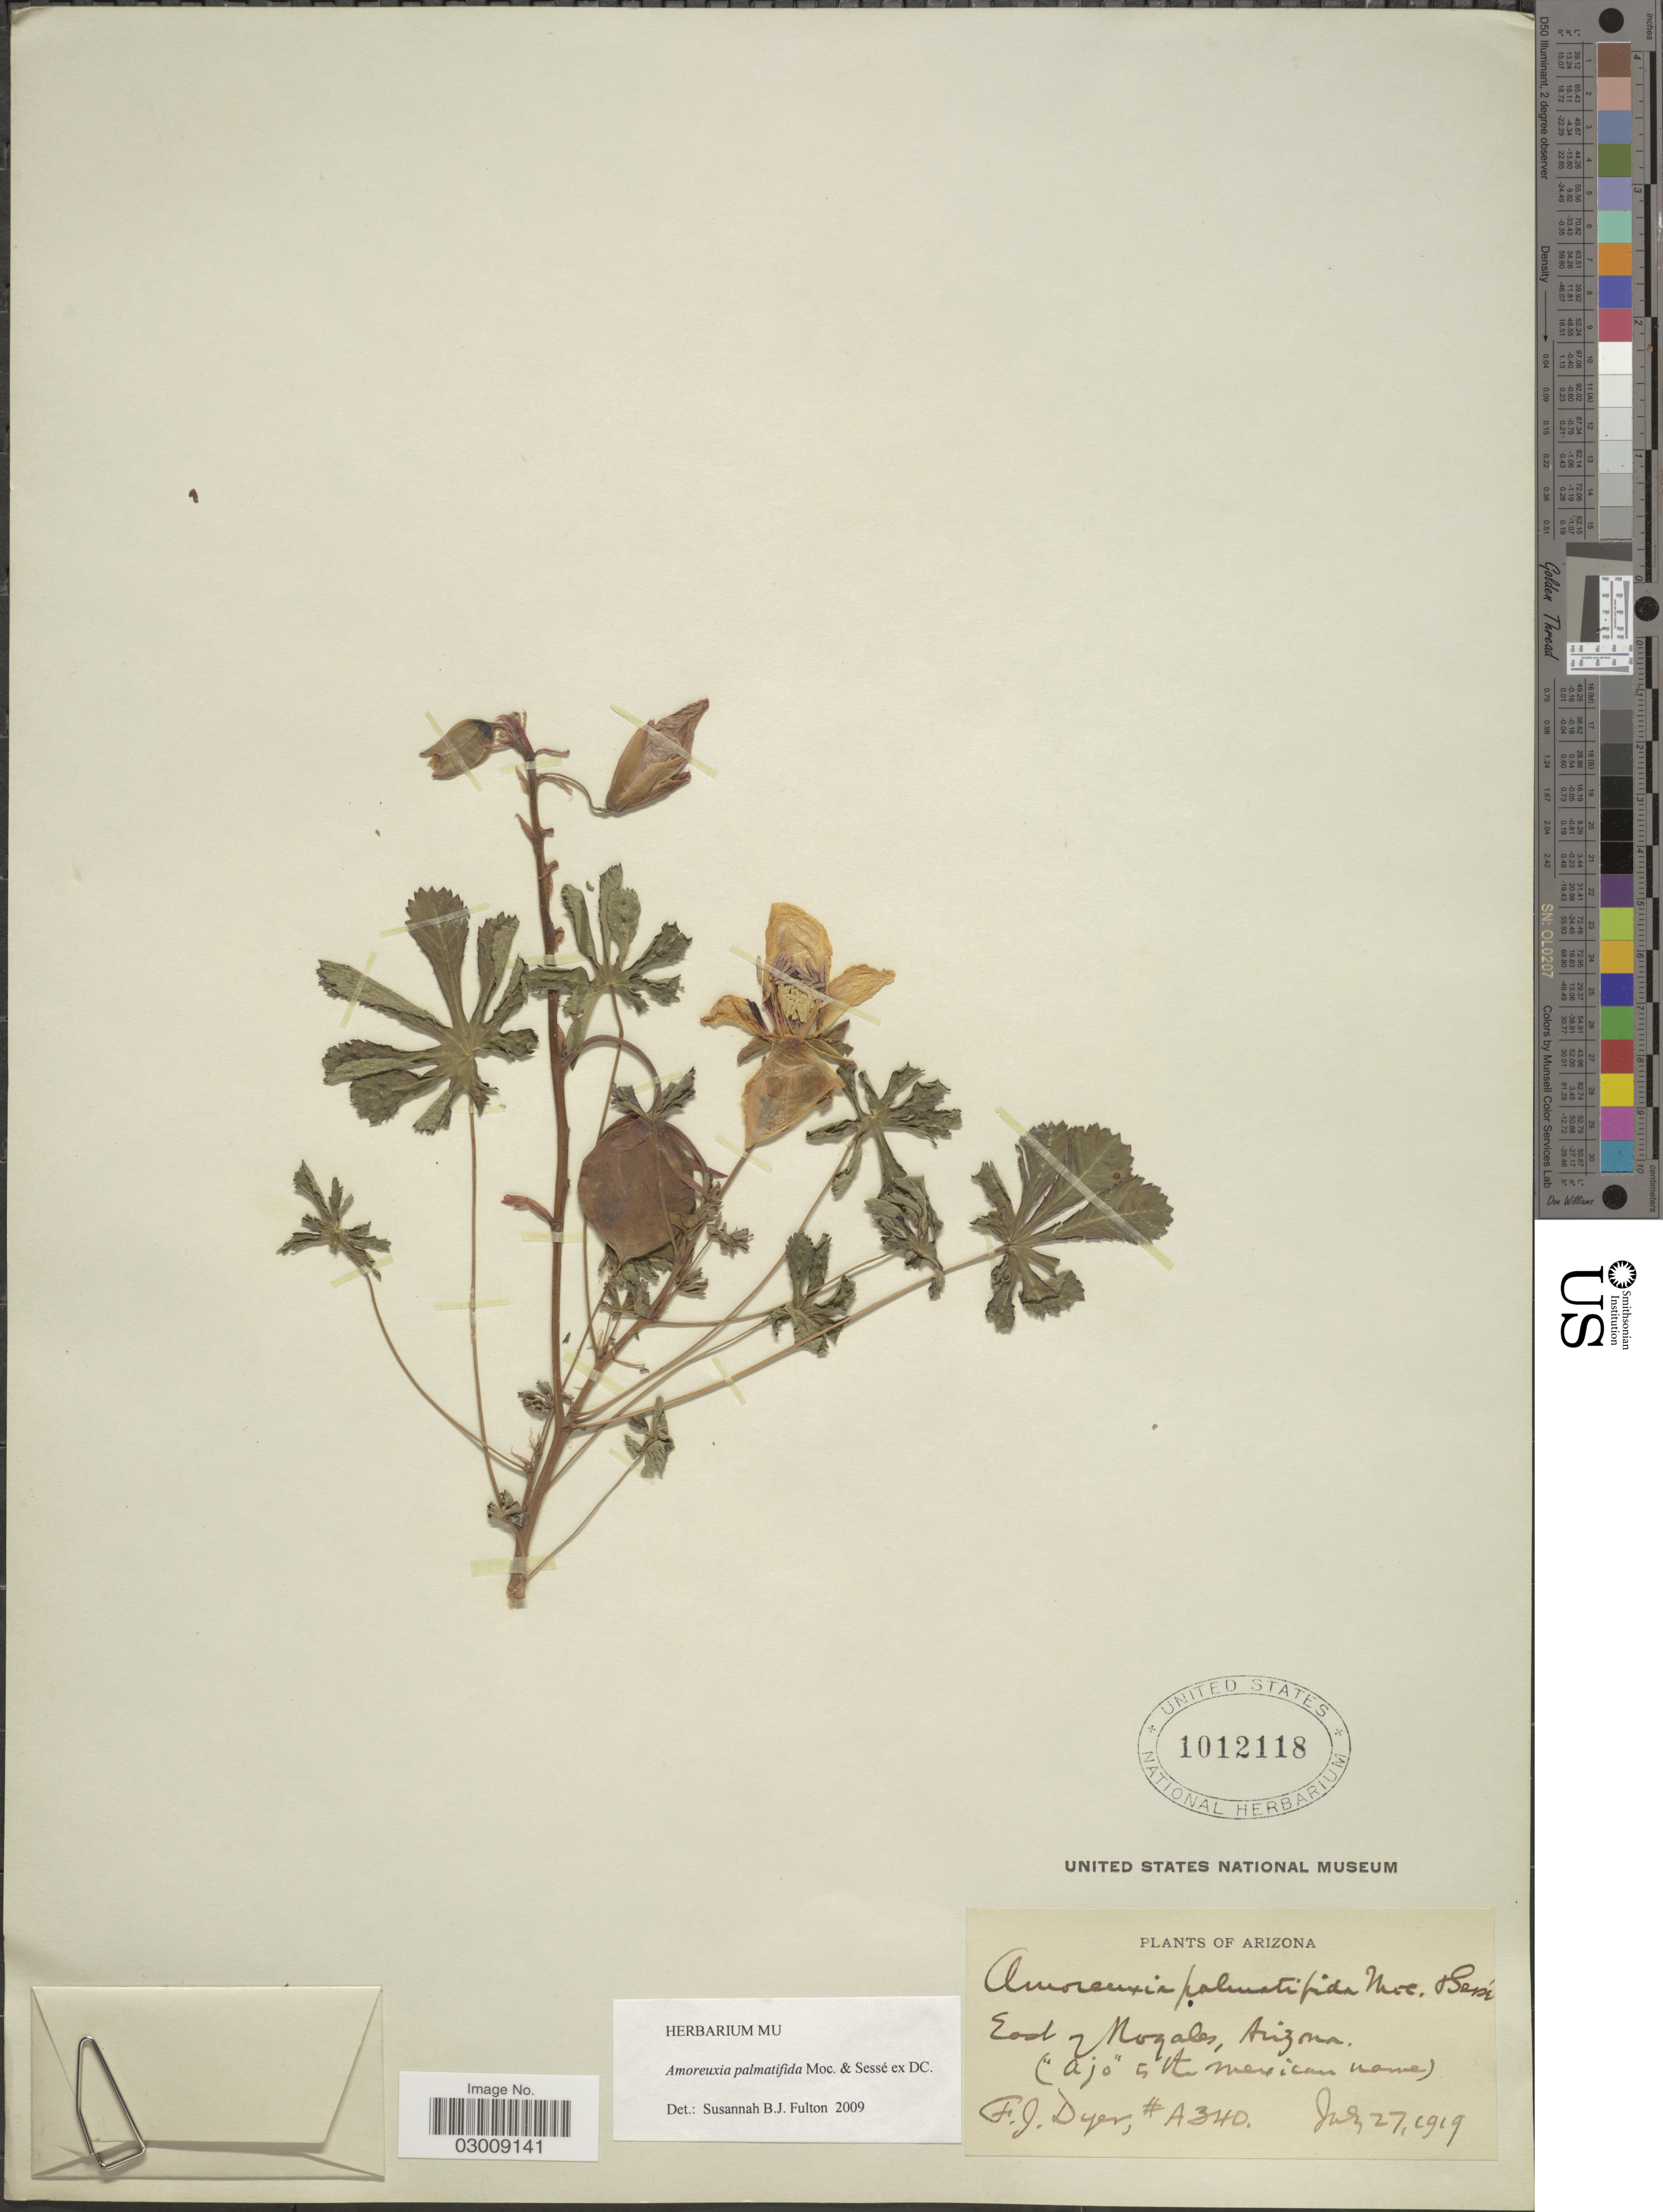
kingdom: Plantae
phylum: Tracheophyta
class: Magnoliopsida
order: Malvales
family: Cochlospermaceae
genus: Amoreuxia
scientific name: Amoreuxia palmatifida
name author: Moc. & Sessé ex DC.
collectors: F. J. Dyer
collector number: A340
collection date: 1919-07-27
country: United States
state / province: Arizona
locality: East of Nogales. ("Ajo" is the Mexican name).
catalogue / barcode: US 1012118